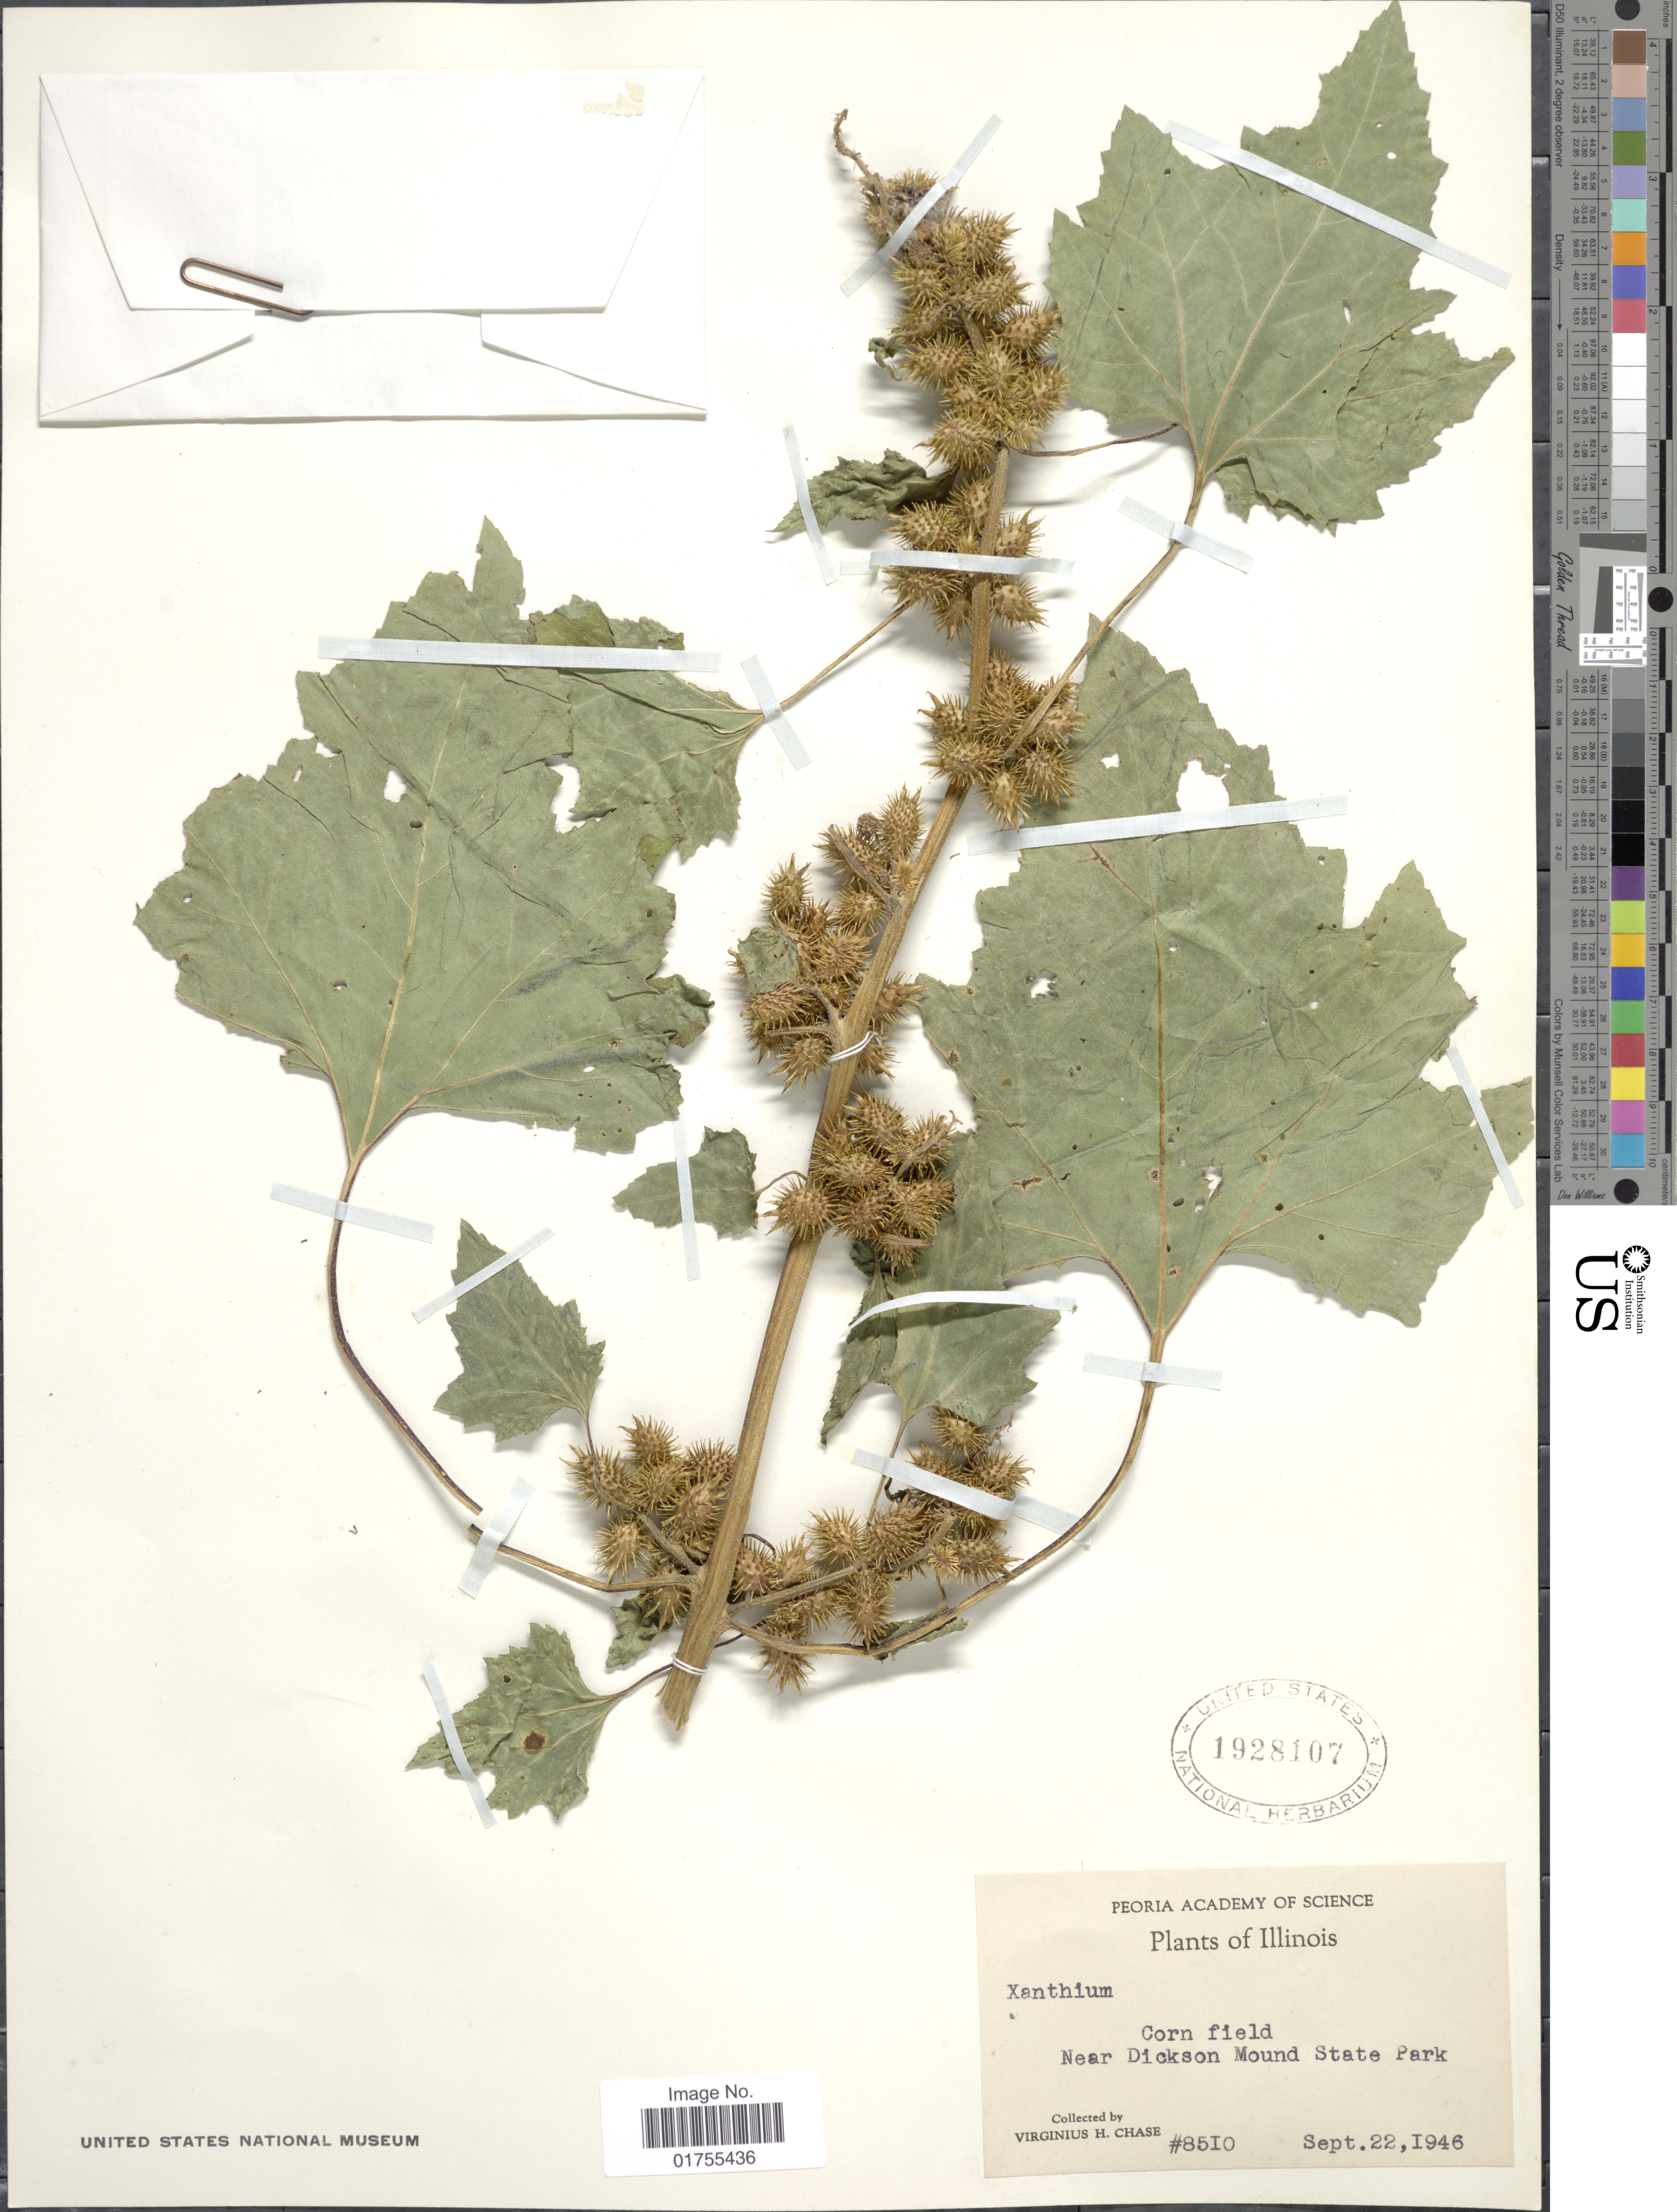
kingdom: Plantae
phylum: Tracheophyta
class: Magnoliopsida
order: Asterales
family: Asteraceae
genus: Xanthium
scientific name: Xanthium sp.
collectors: V. H. Chase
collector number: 9510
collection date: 1946-09-22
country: United States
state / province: Illinois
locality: Corn field, near Dickson Mound State Park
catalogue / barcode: US 1928107